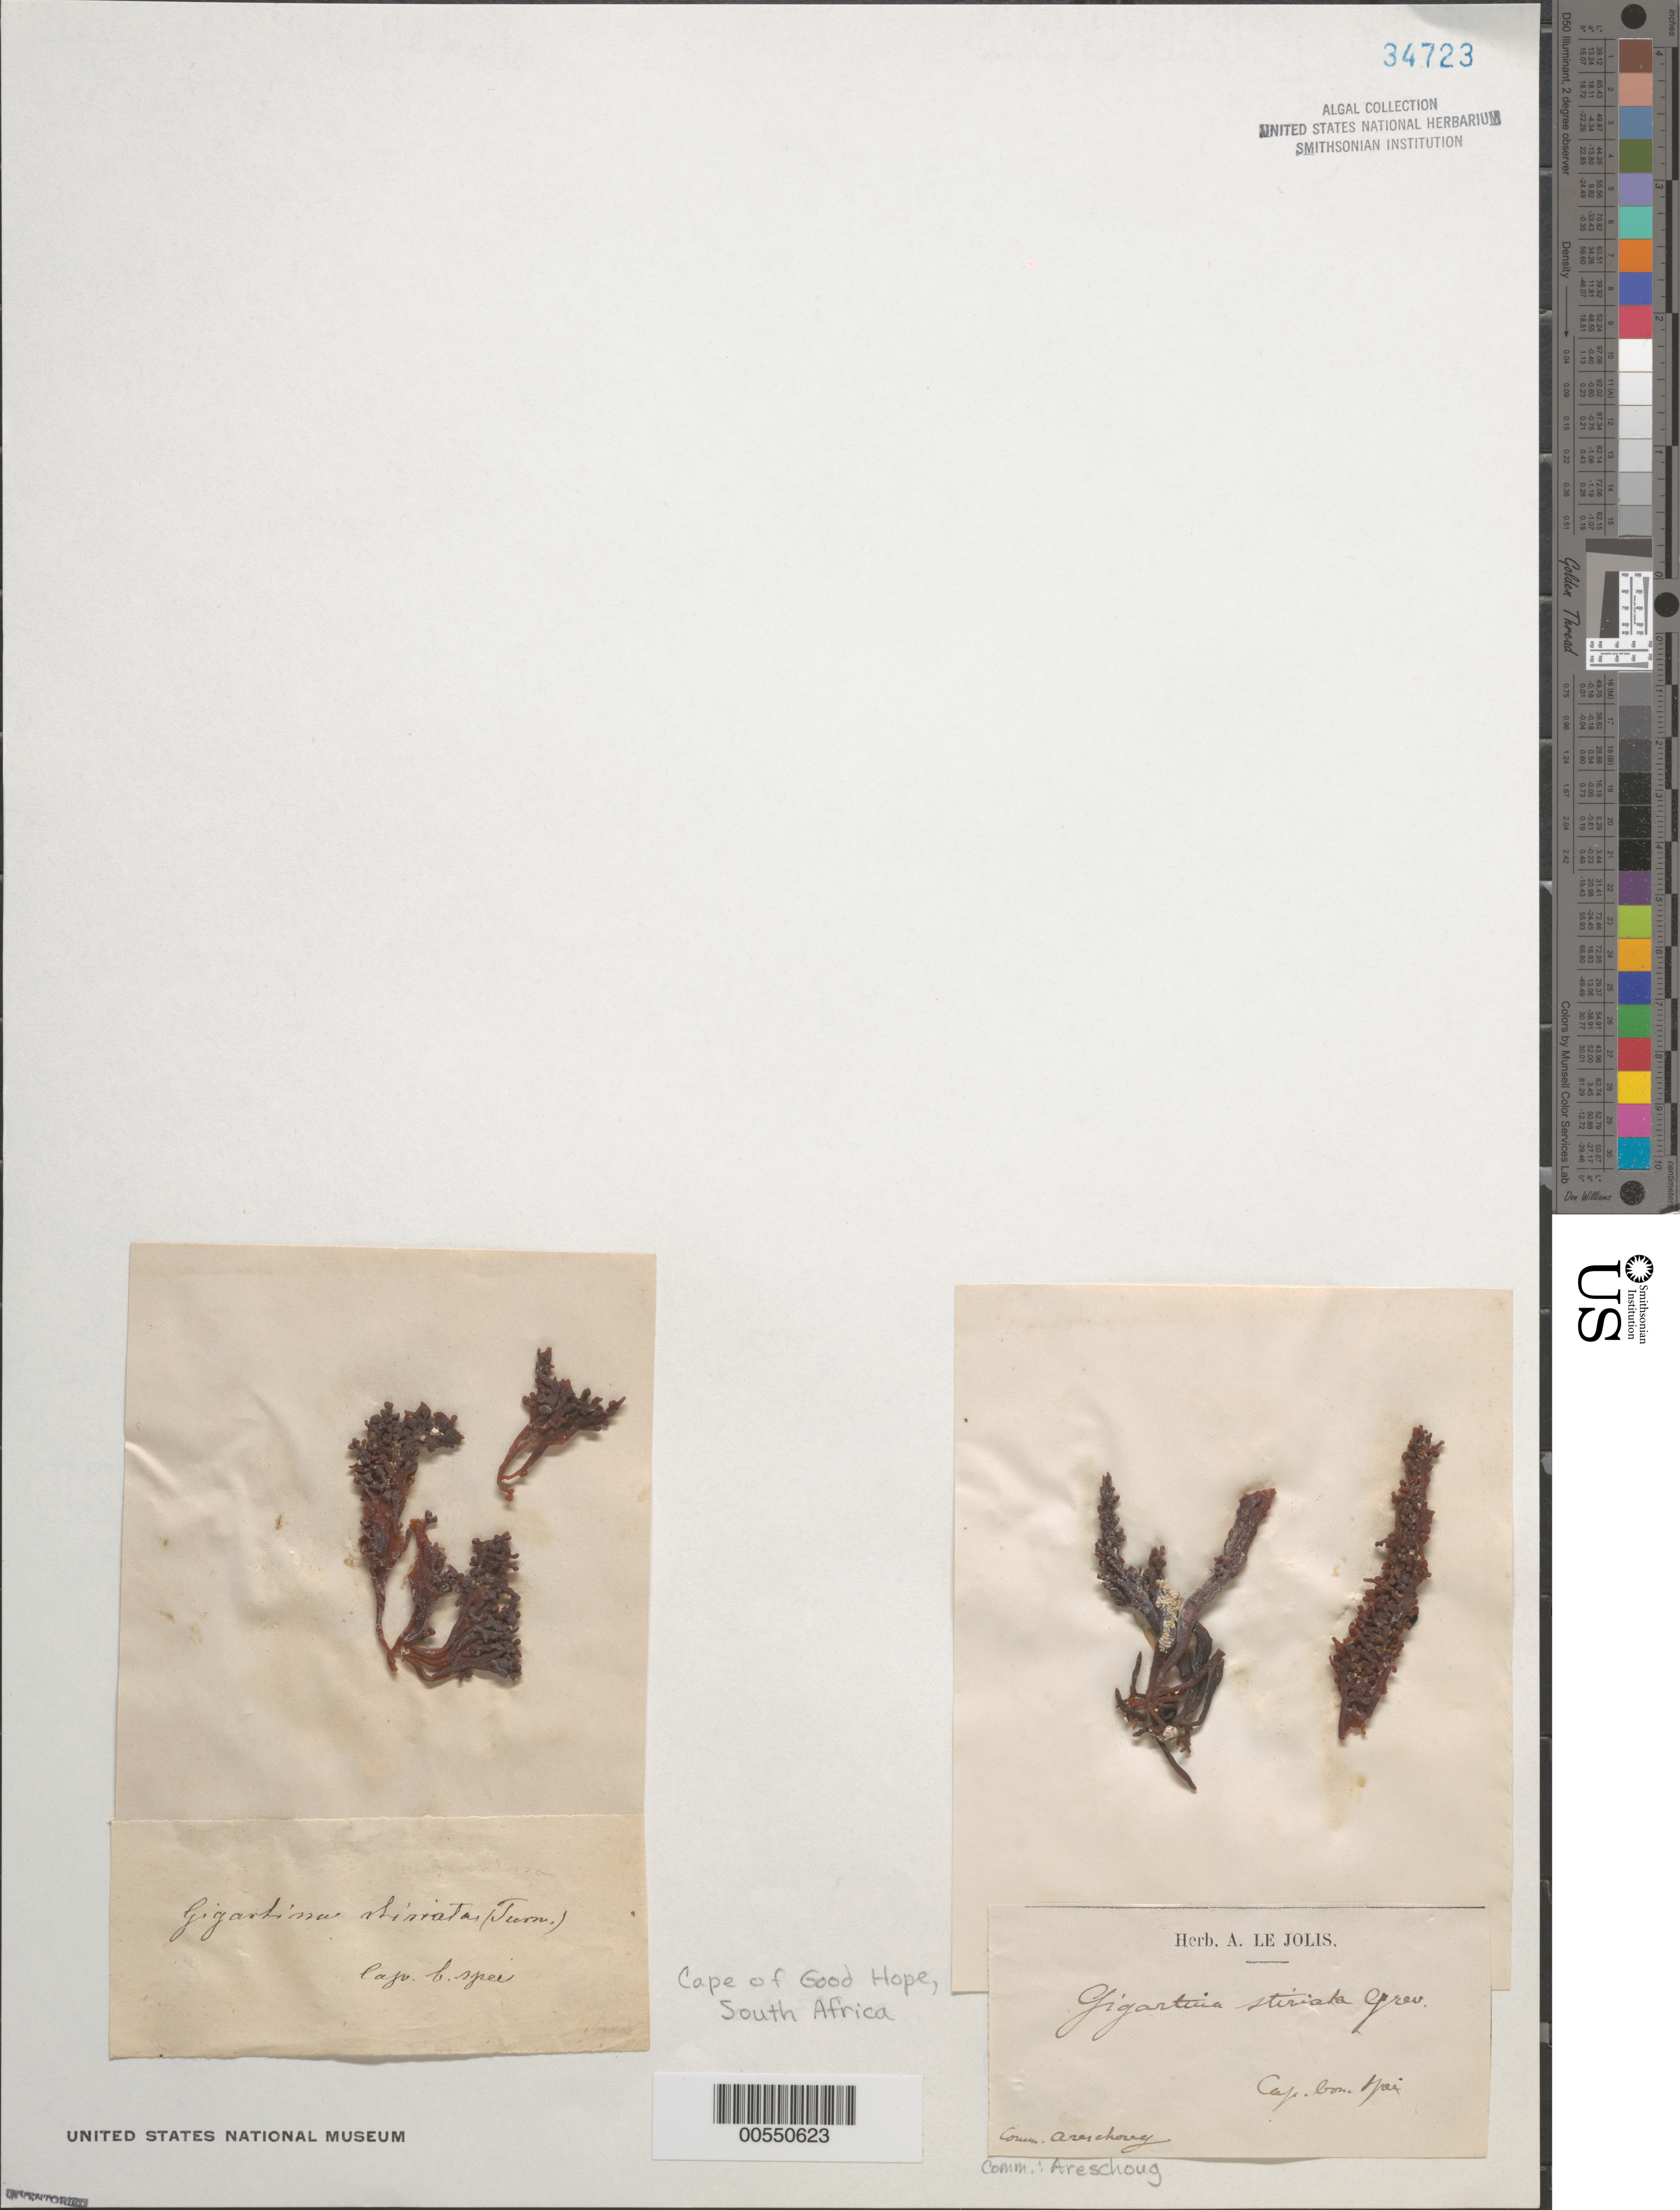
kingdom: Plantae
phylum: Rhodophyta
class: Florideophyceae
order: Gigartinales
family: Gigartinaceae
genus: Sarcothalia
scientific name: Sarcothalia stiriata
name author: (D. Turner) Leister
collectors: -. Areschoug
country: South Africa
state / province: Western Cape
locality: Cape of good hope (cap. bon. spei)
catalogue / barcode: US 34723